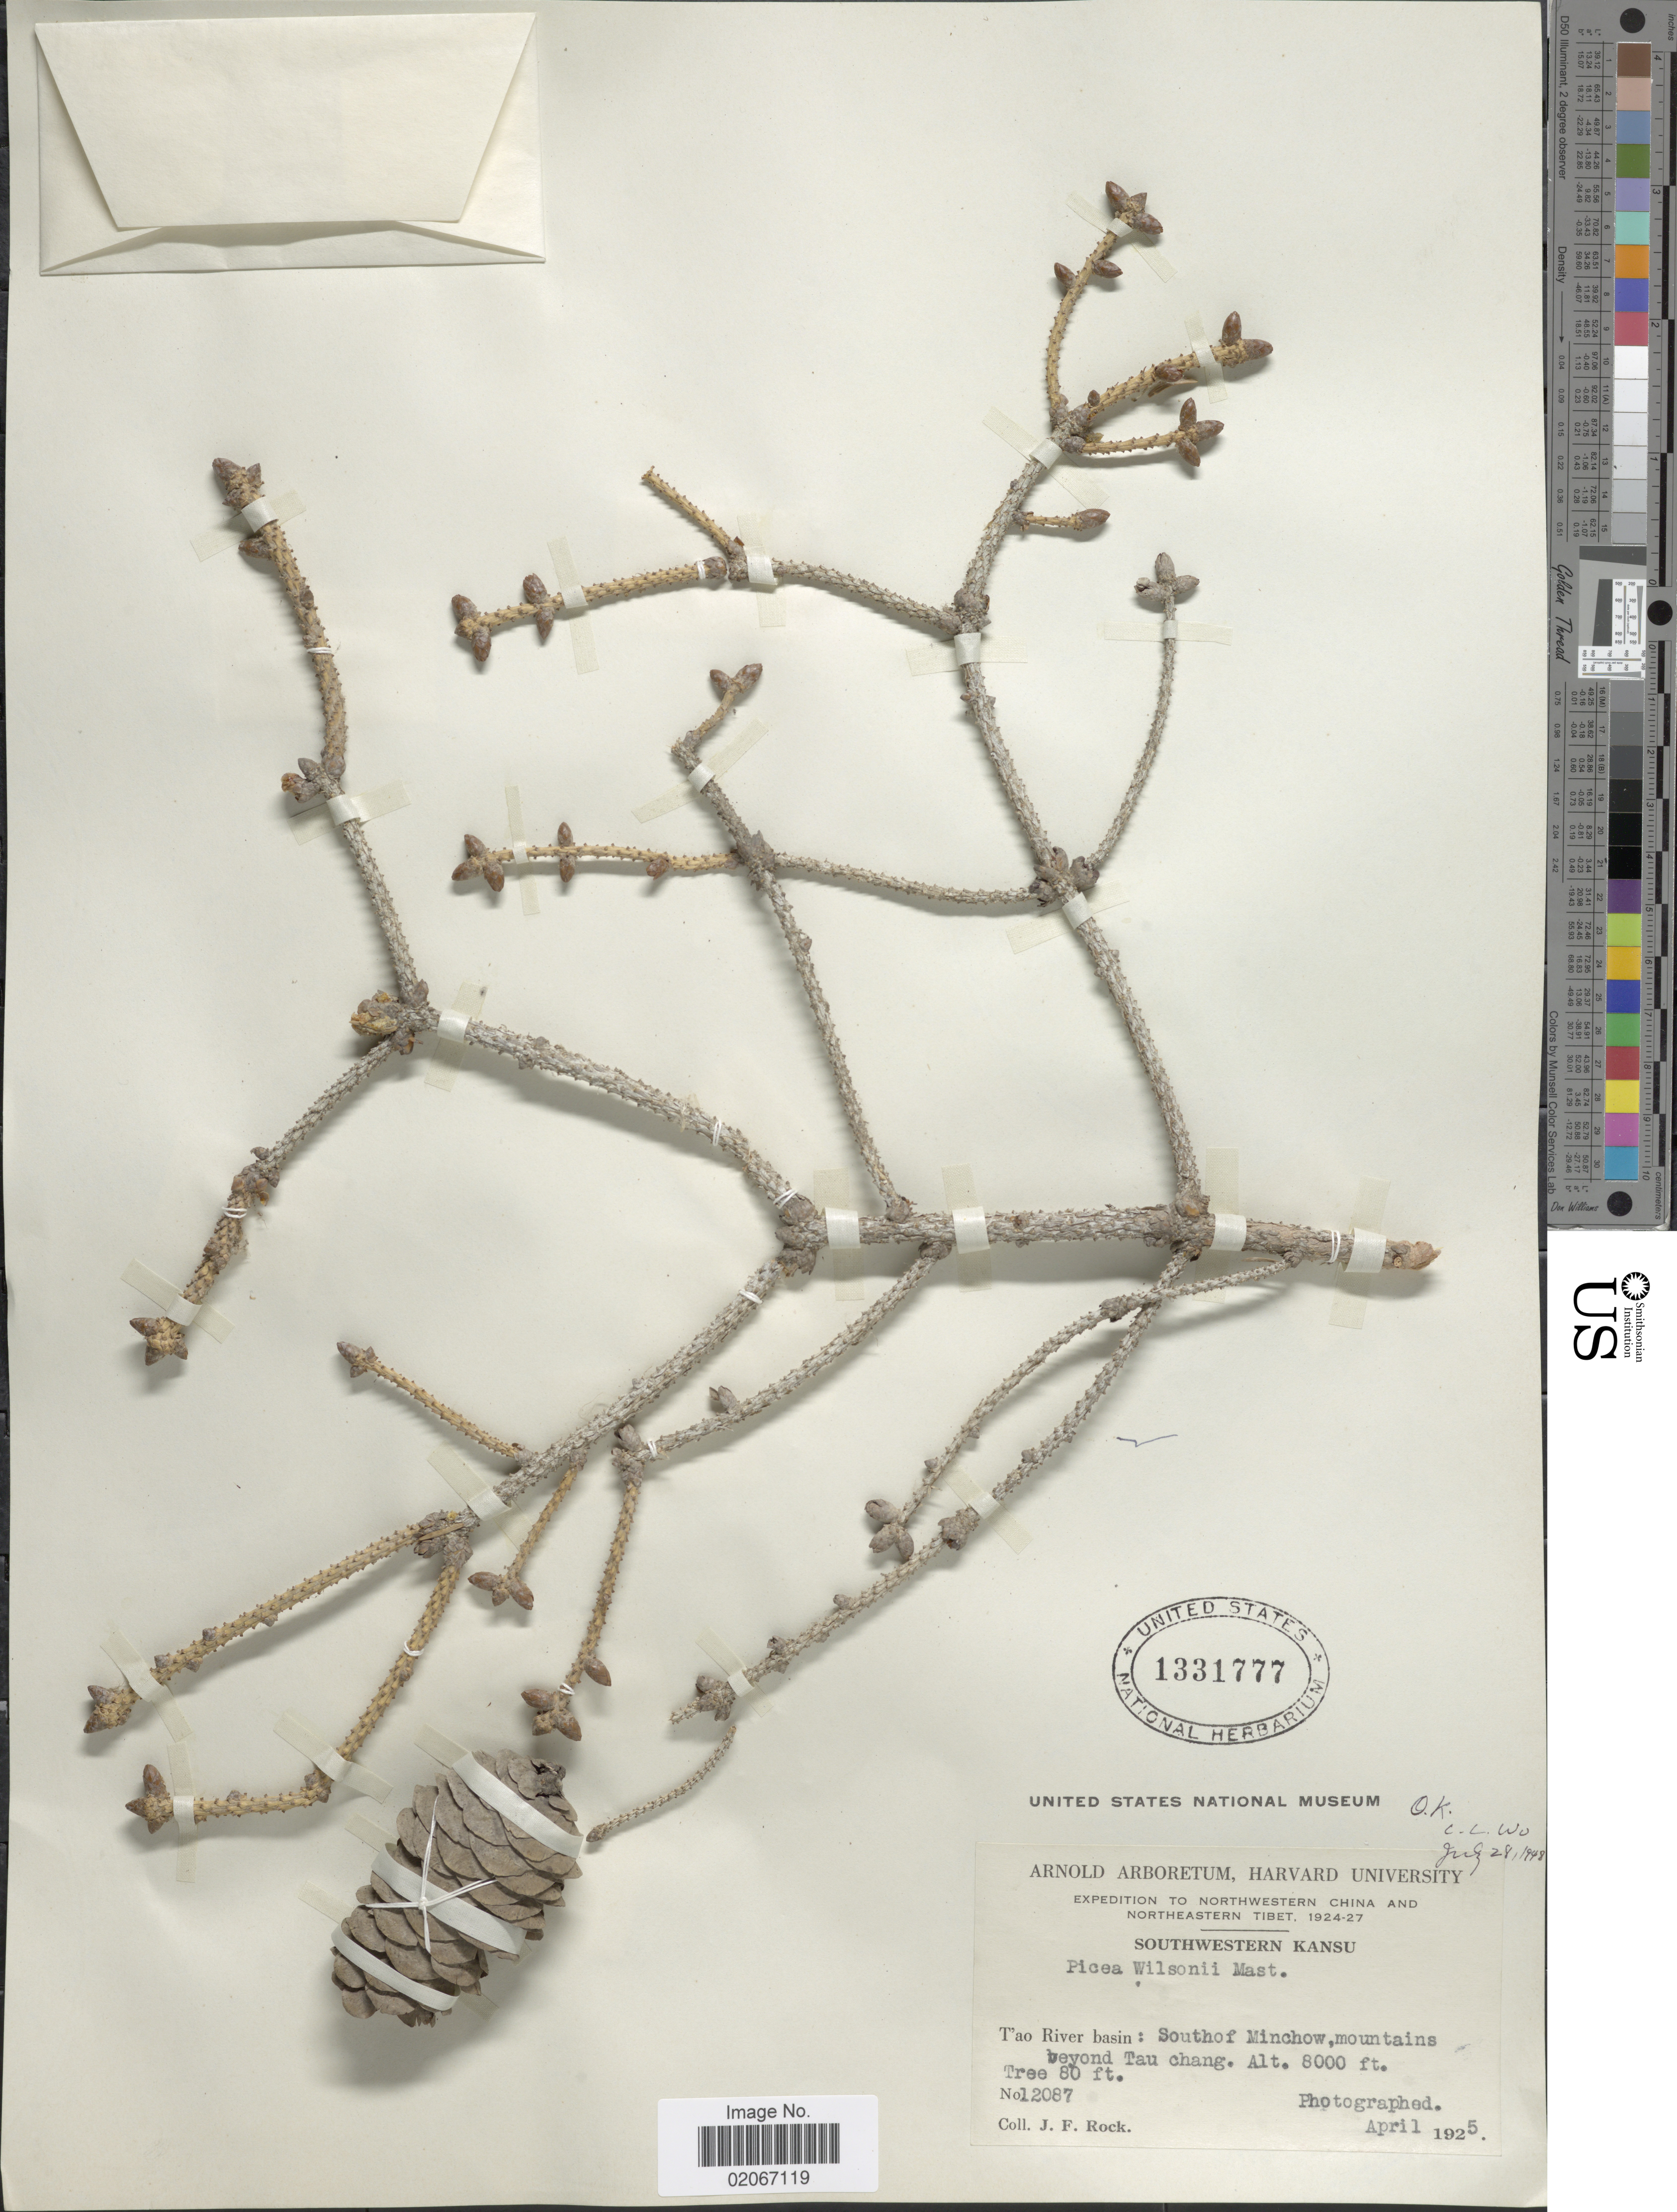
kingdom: Plantae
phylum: Tracheophyta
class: Pinopsida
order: Pinales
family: Pinaceae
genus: Picea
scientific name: Picea wilsonii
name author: Mast.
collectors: J. Rock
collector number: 12087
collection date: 1925-04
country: China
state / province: Gansu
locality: Northwestern China and Northeastern Tibet. Southwestern Kansu. T'ao River basin: South of Minchow, mountains beyond Tau Chang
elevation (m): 2438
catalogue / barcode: US 1331777